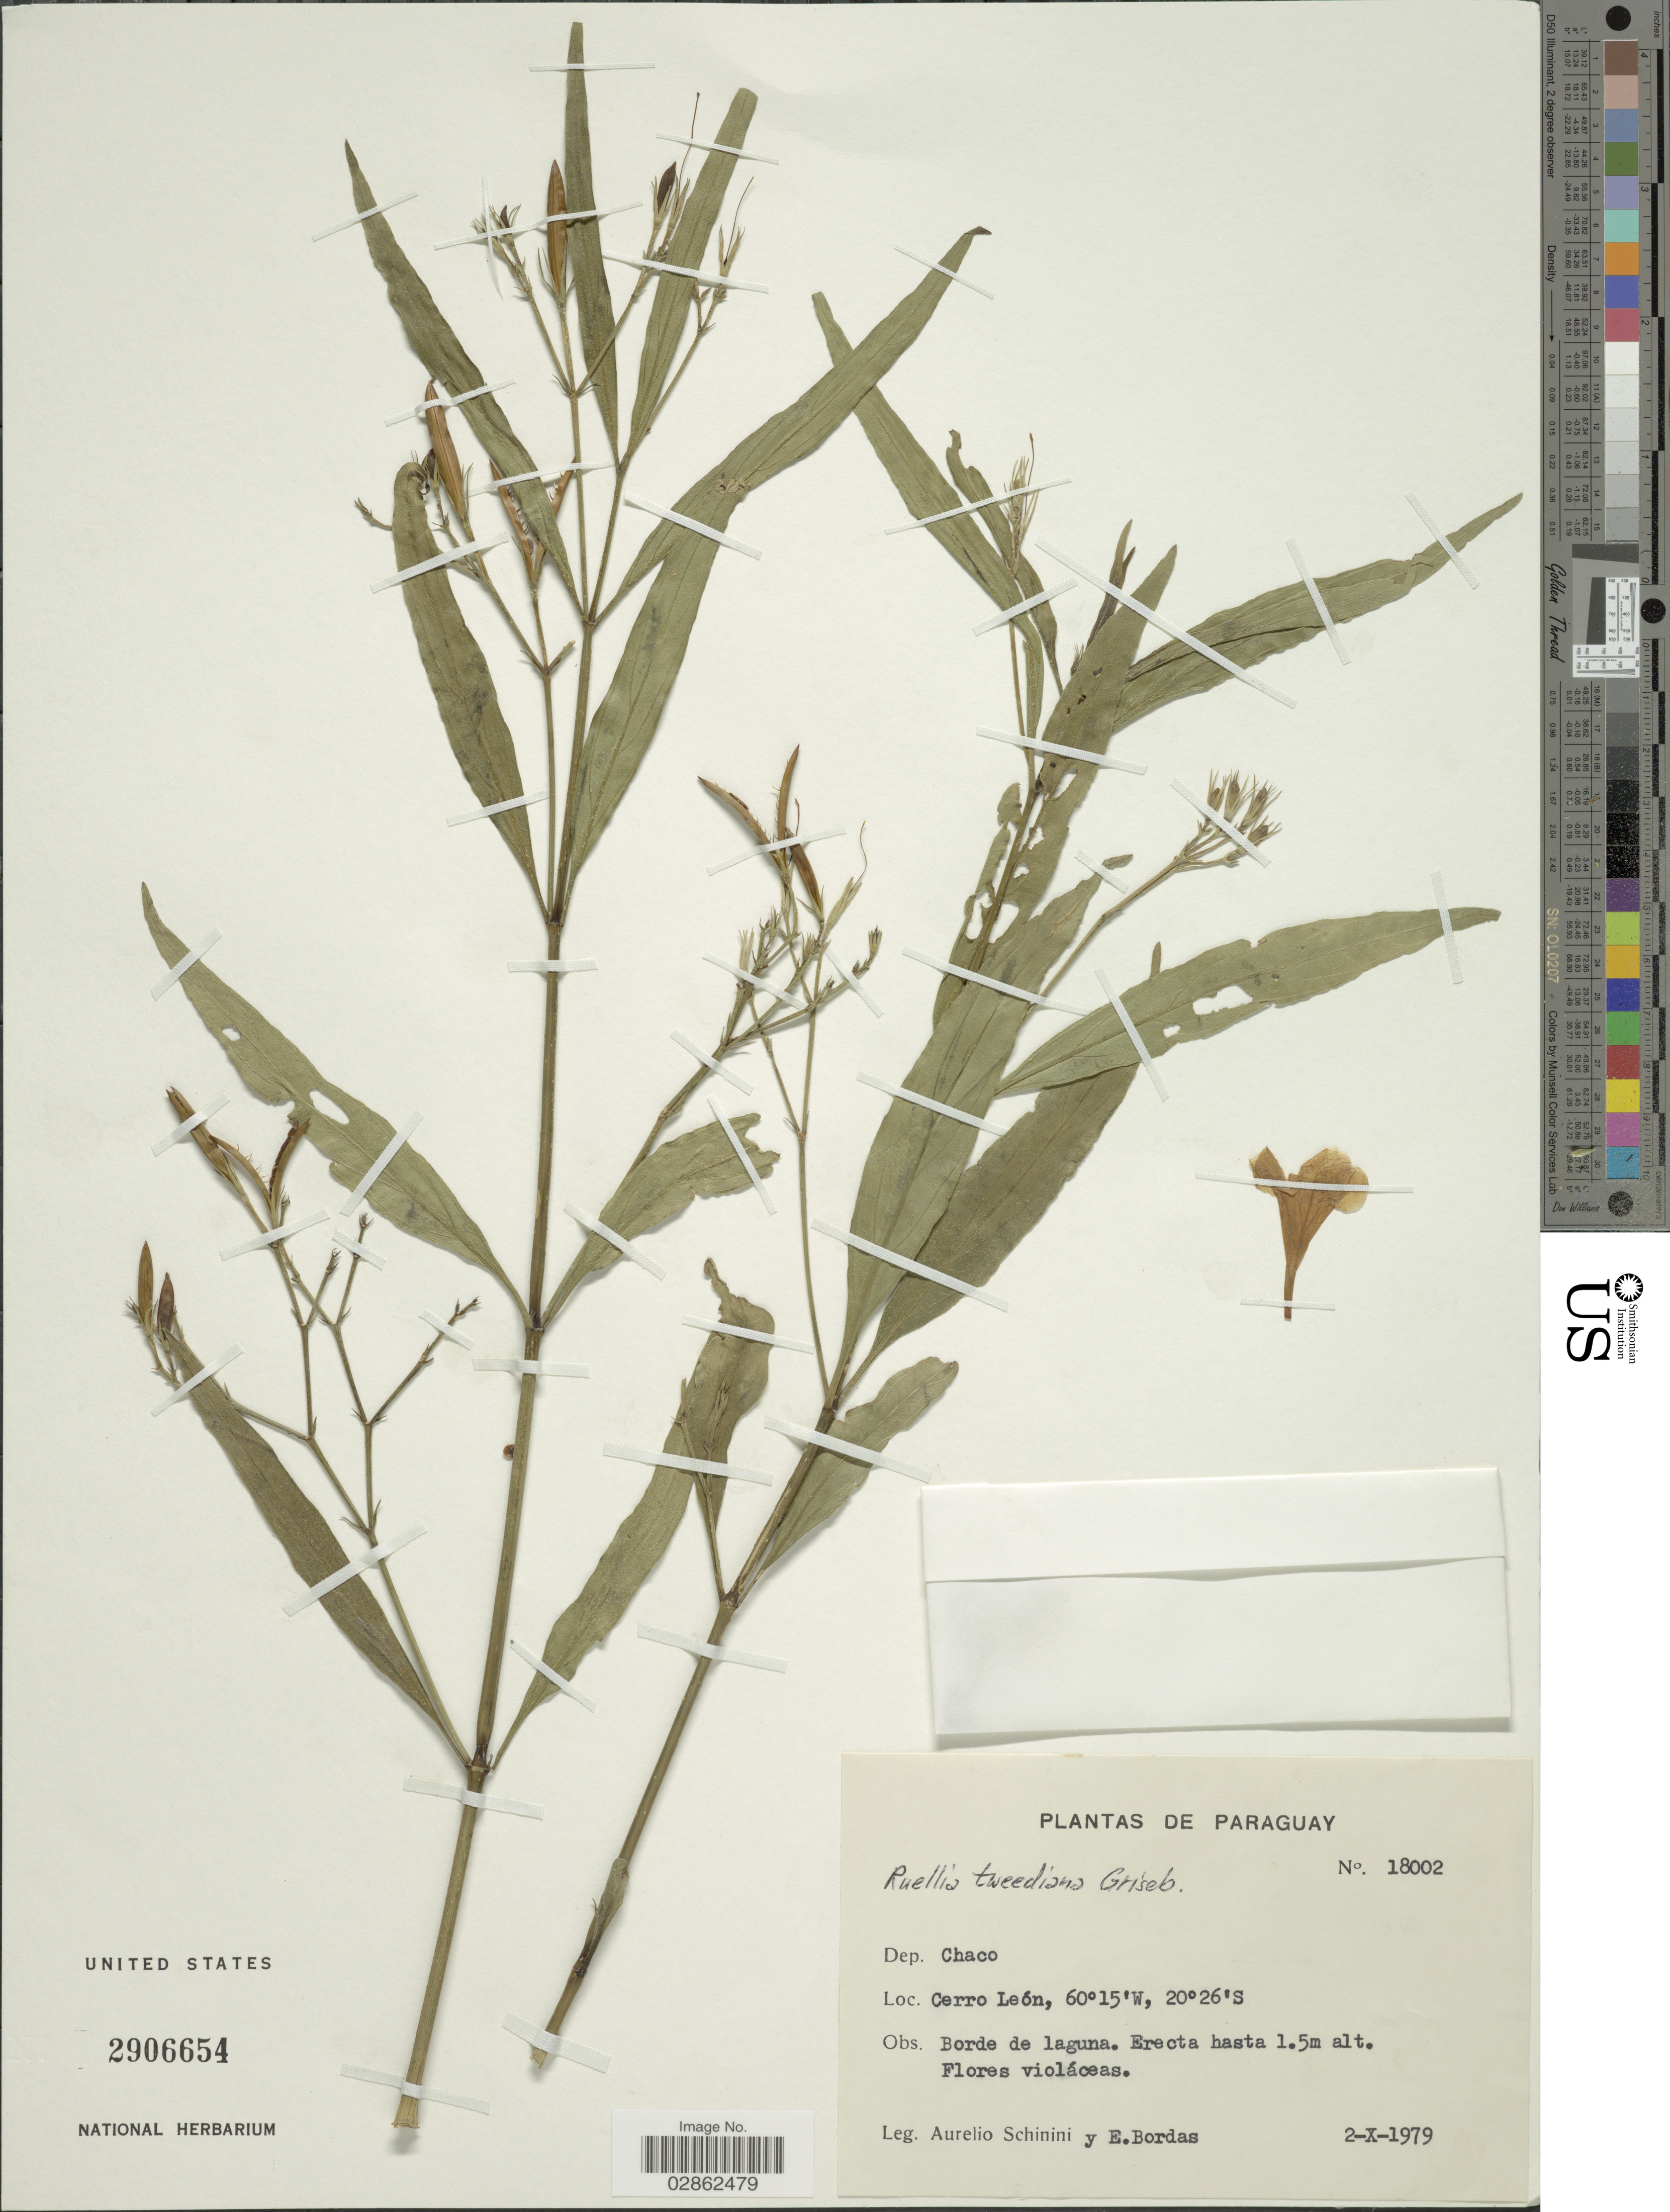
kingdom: Plantae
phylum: Tracheophyta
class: Magnoliopsida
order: Lamiales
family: Acanthaceae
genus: Ruellia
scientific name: Ruellia tweediana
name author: Griseb.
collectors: A. Schinini & E. Bordas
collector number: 18002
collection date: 1979-10-02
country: Argentina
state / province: Chaco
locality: Dep. Chaco. Cerro León.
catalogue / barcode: US 2906654